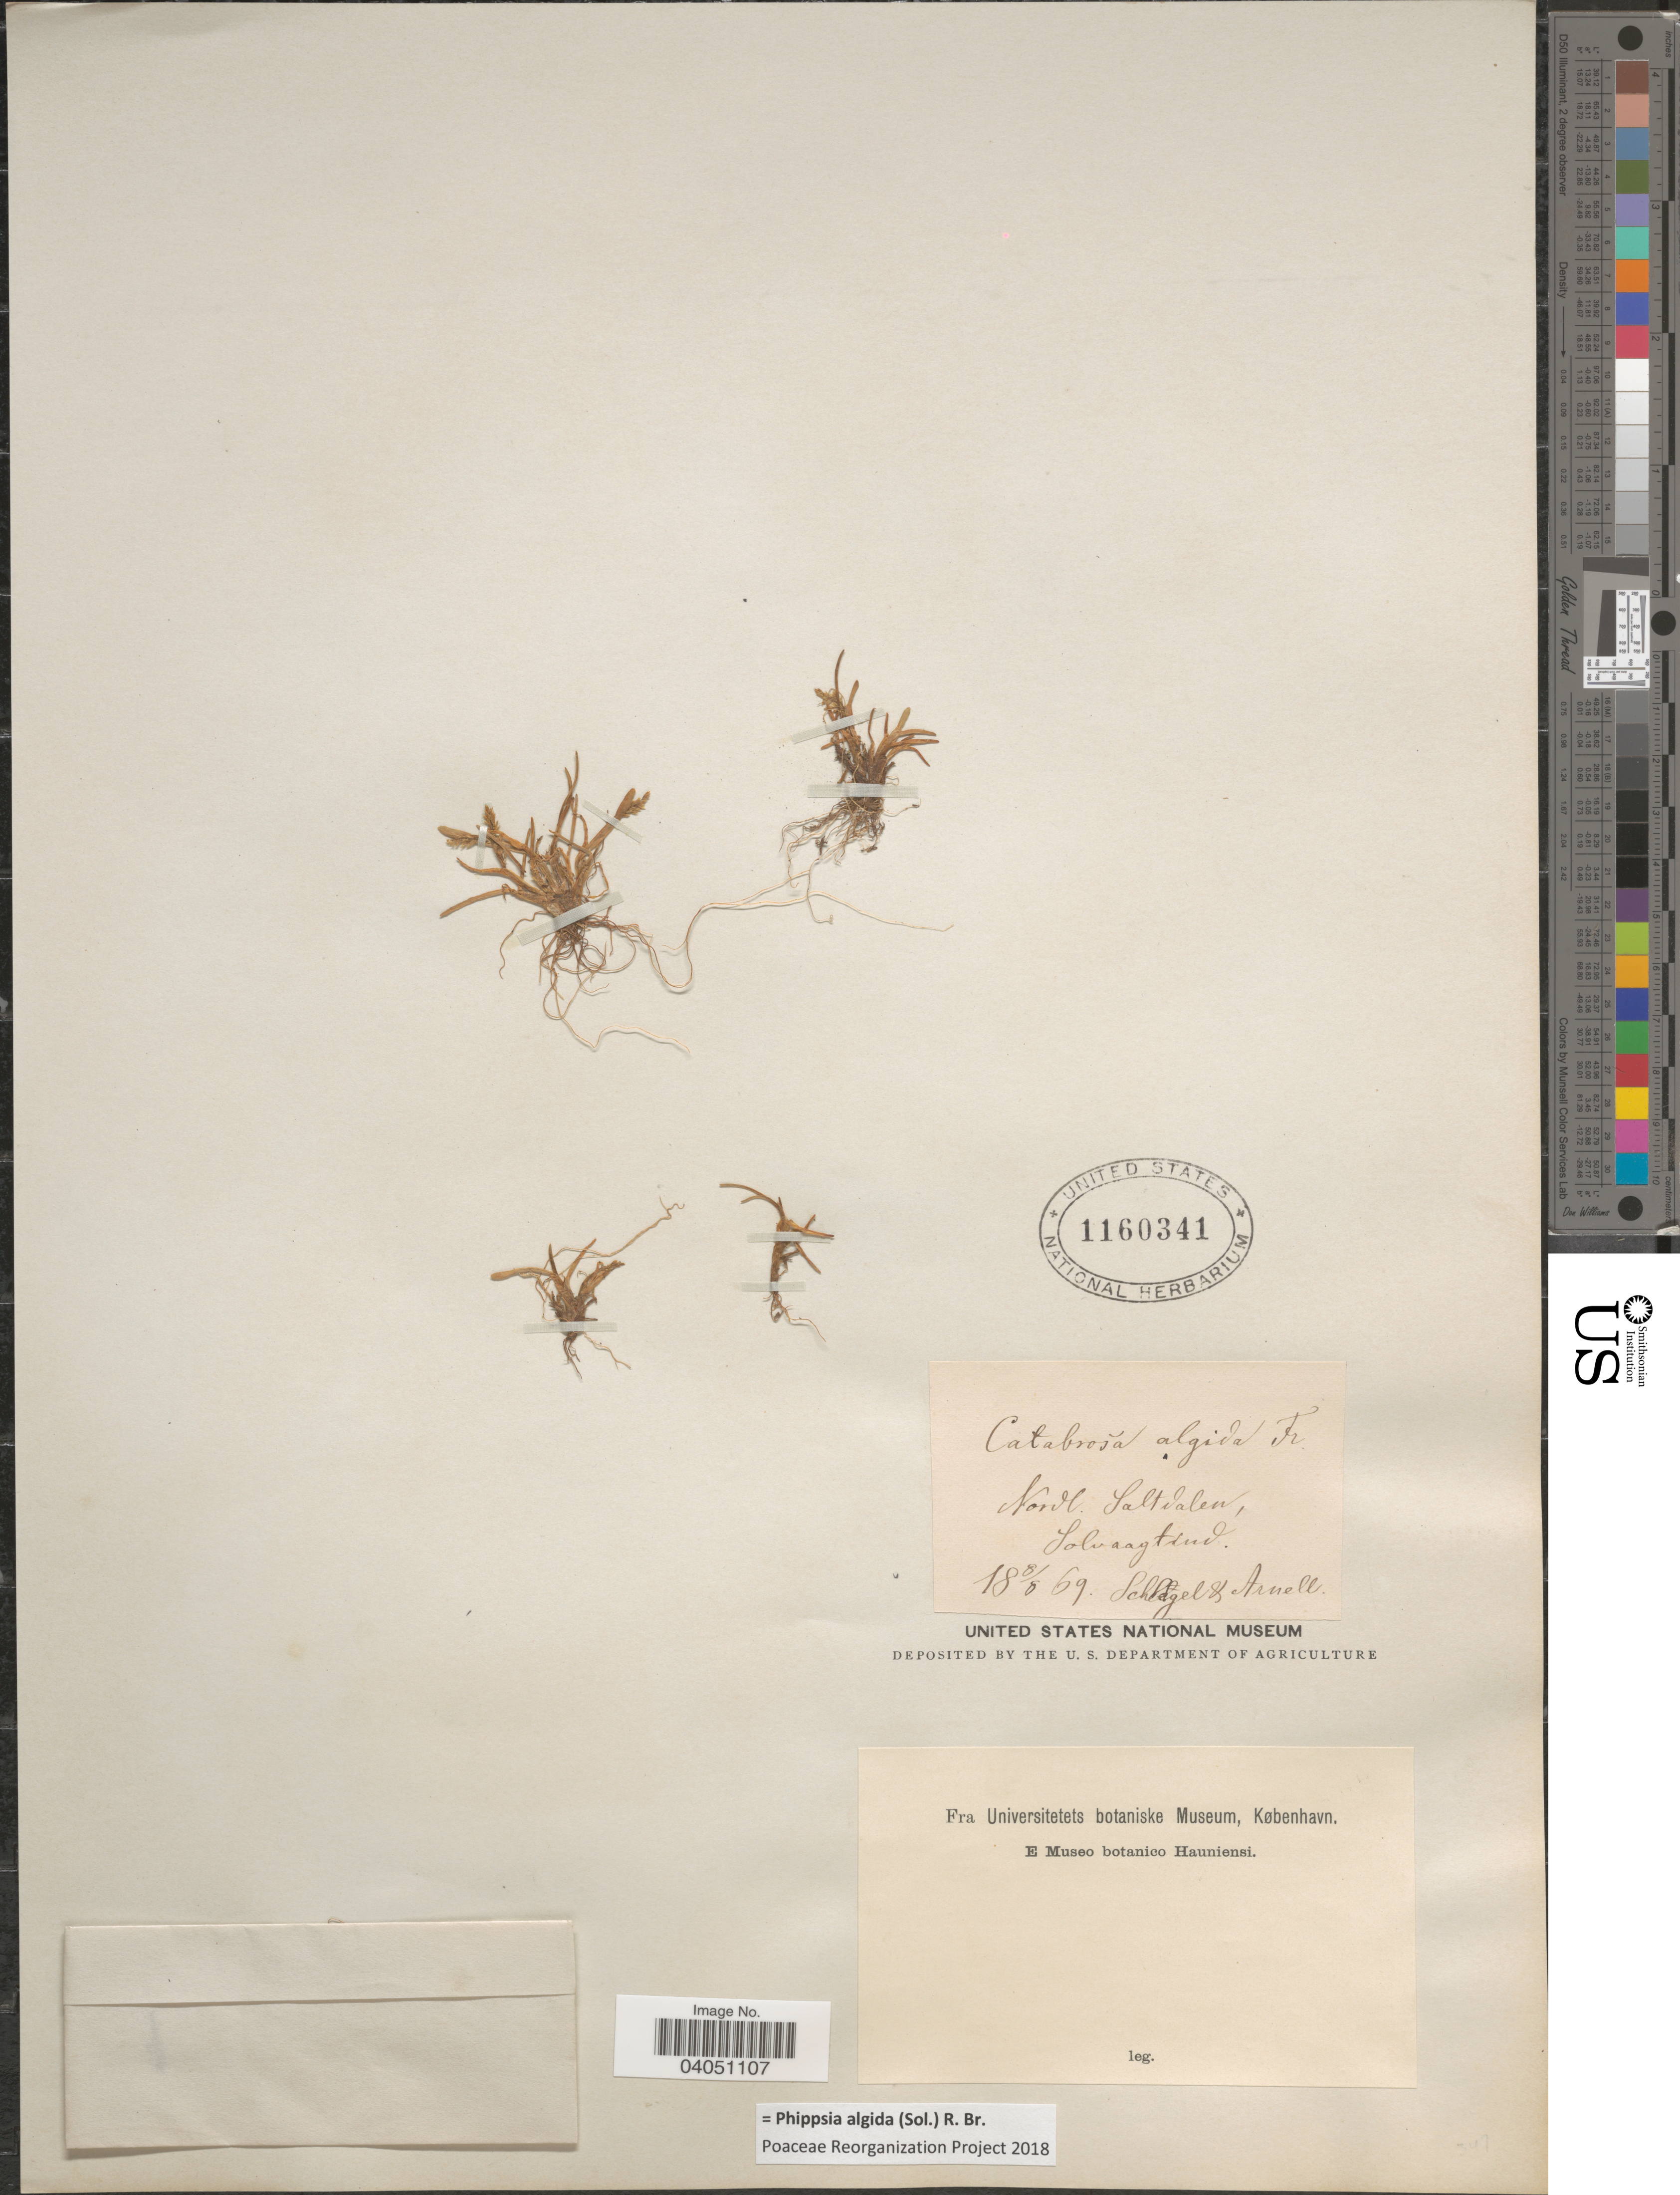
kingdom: Plantae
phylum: Tracheophyta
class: Liliopsida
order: Poales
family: Poaceae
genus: Phippsia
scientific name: Phippsia algida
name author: (Sol.) R. Br.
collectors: Schlegel & Arnell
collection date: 1869-08-08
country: Norway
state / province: Nordland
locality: Nordl. Saltdalen. Solvaagtind.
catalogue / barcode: US 1160341